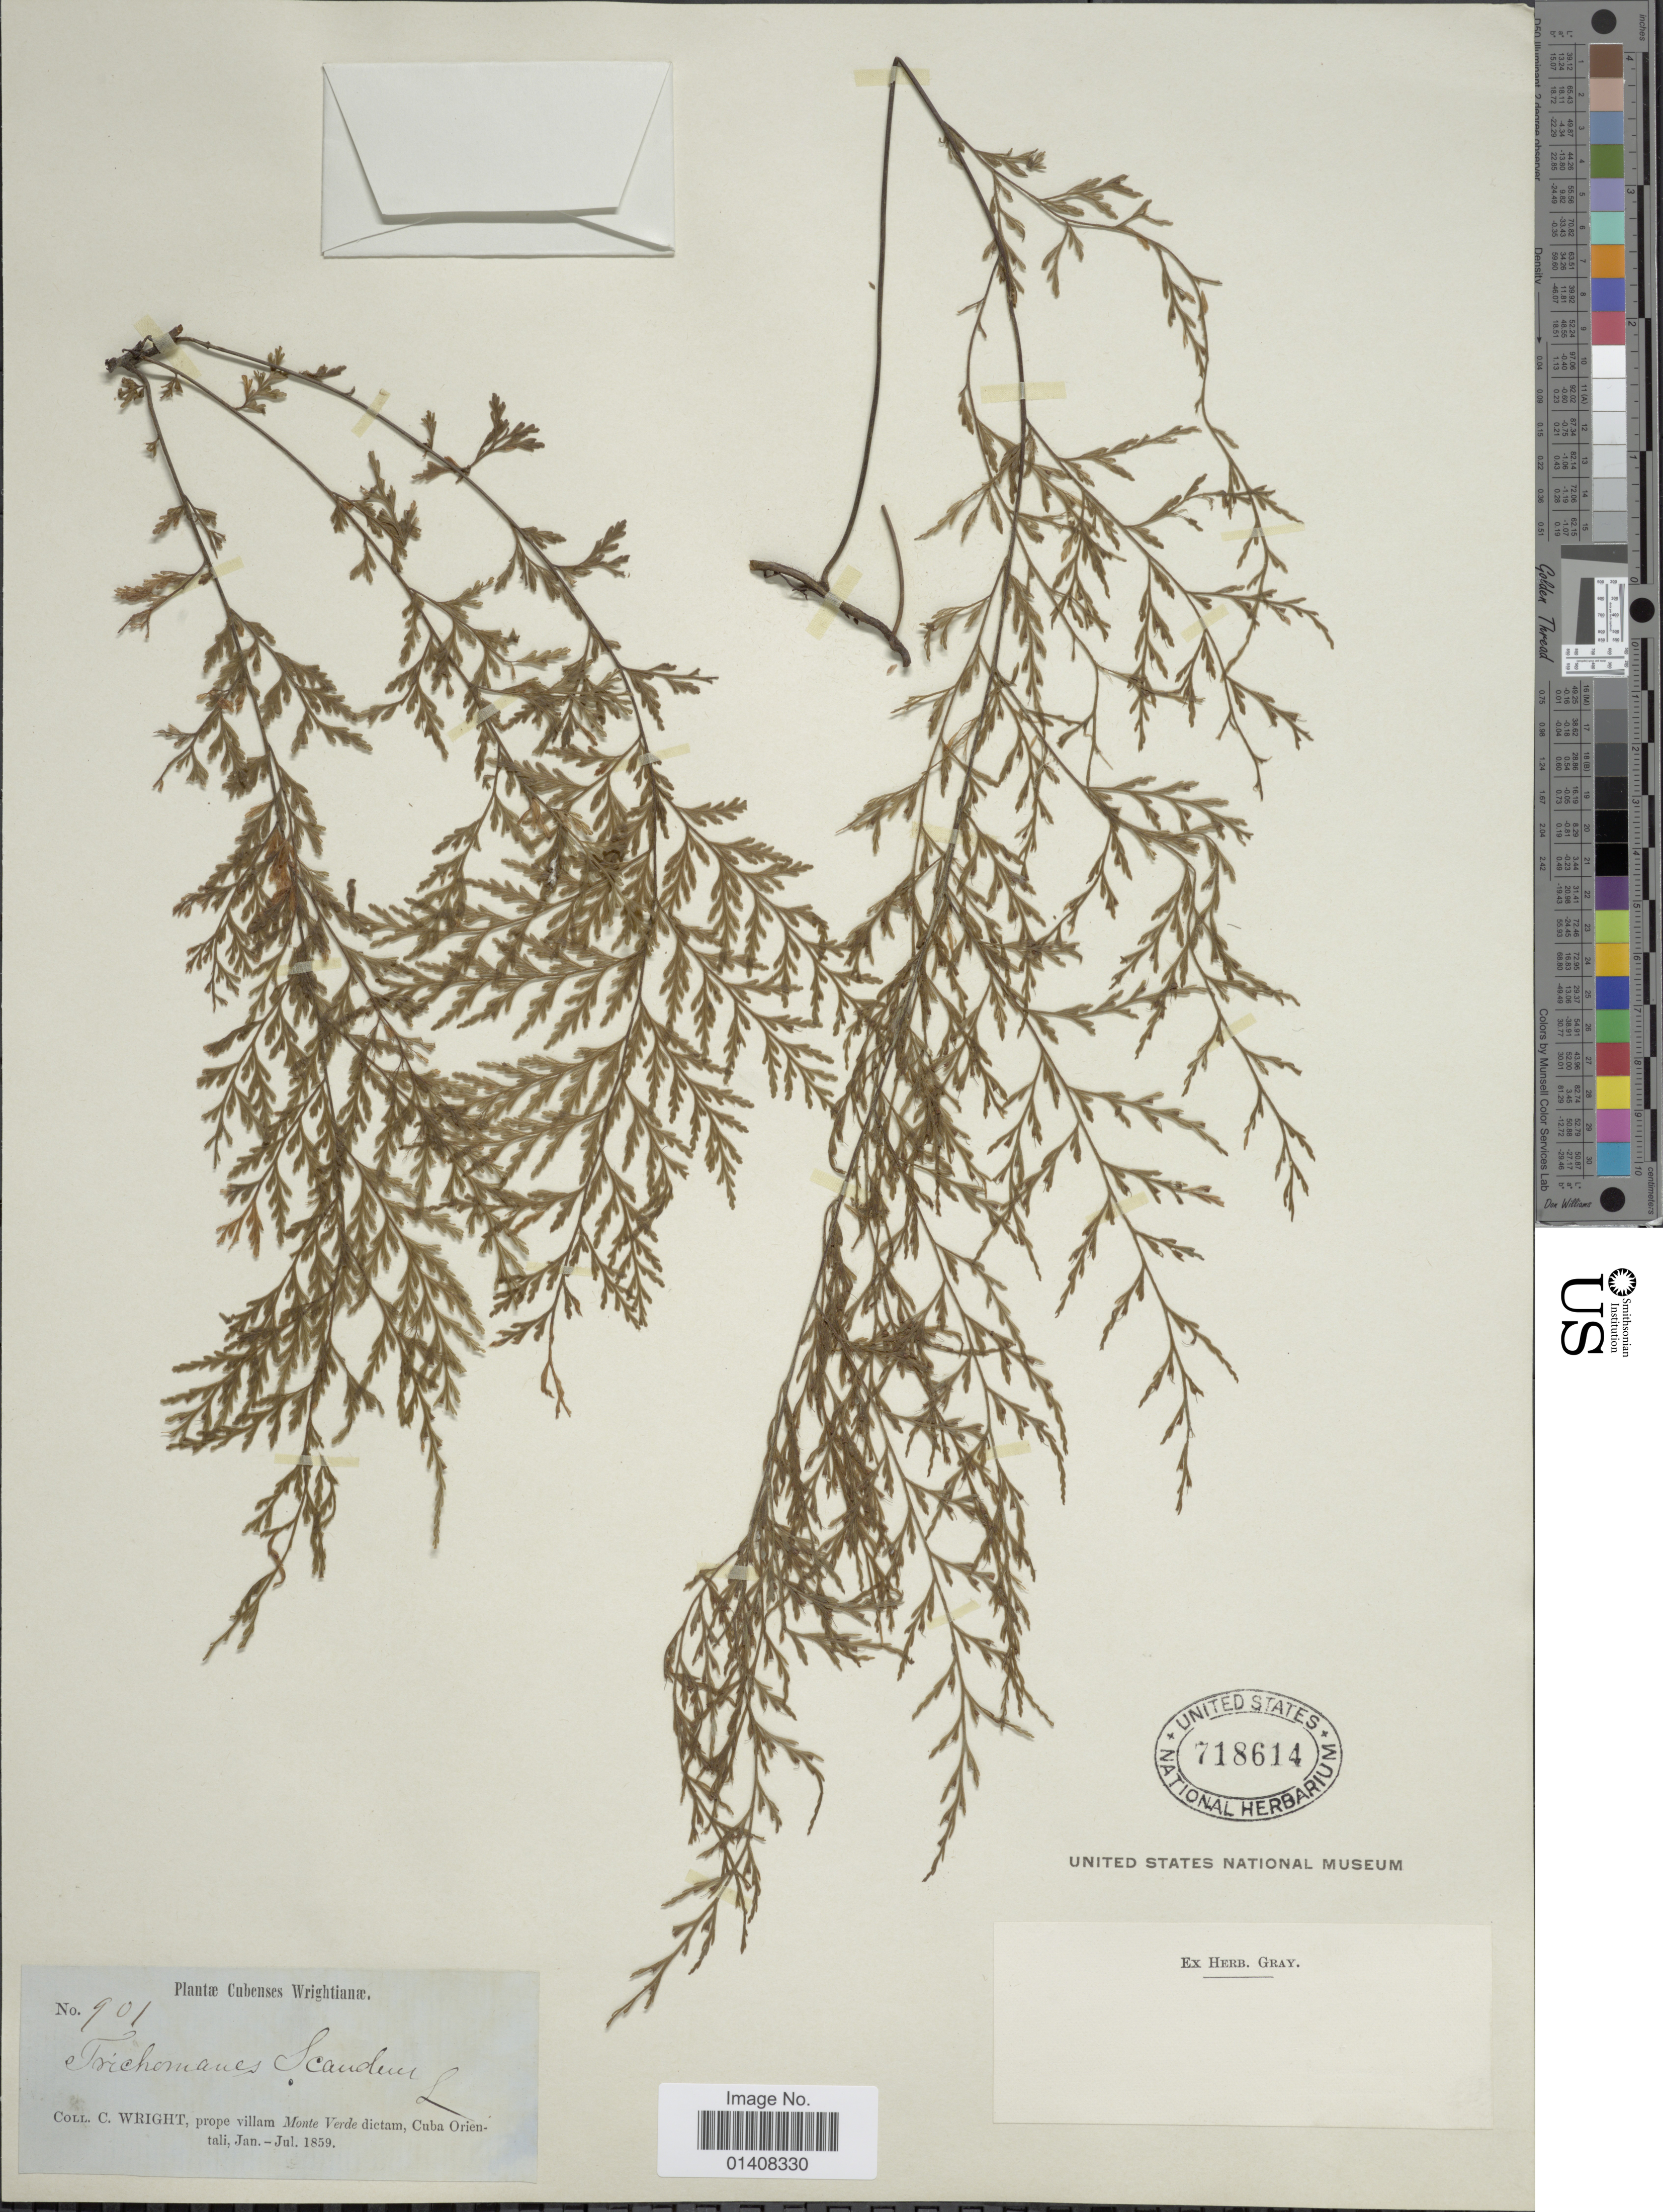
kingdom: Plantae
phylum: Tracheophyta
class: Polypodiopsida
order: Hymenophyllales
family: Hymenophyllaceae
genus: Trichomanes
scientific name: Trichomanes scandens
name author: L.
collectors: C. Wright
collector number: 901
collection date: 1859-01/1859-07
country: Cuba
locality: Prope villam Monte Verde dictam Cuba orientali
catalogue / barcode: US 718614